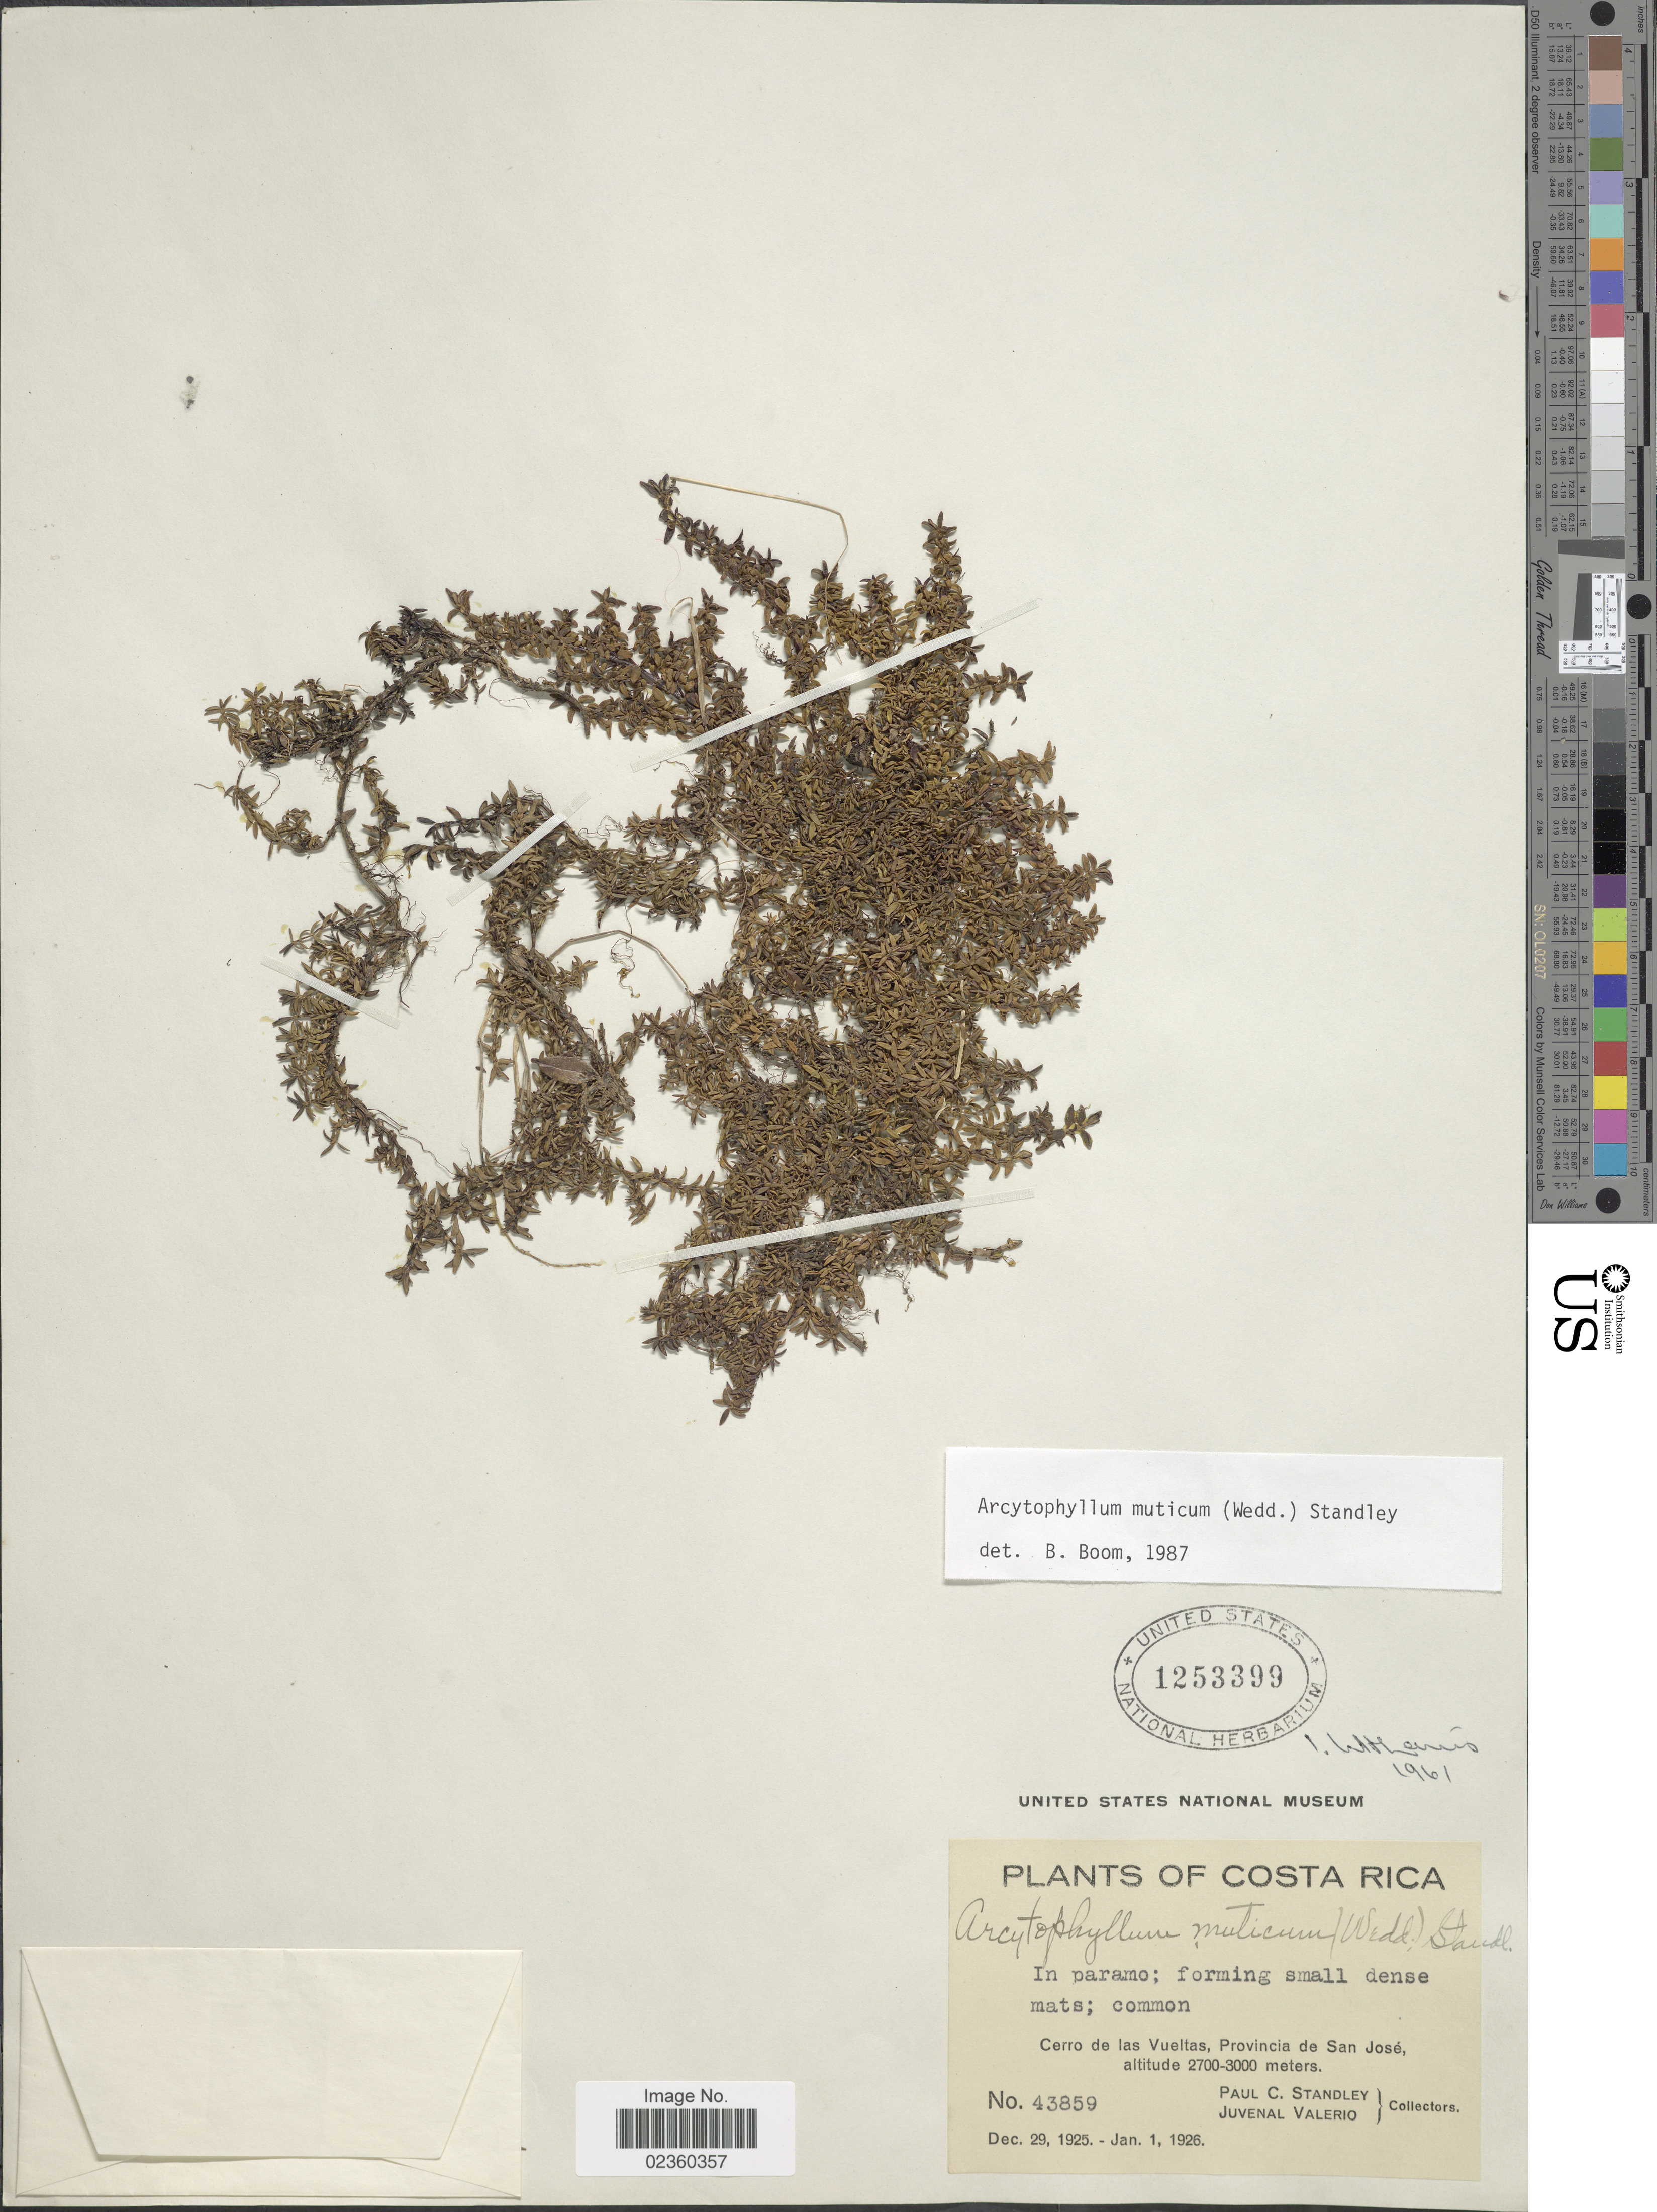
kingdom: Plantae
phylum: Tracheophyta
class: Magnoliopsida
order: Gentianales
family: Rubiaceae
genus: Arcytophyllum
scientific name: Arcytophyllum muticum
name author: (Wedd.) Standl.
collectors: P. C. Standley & J. Valerio R.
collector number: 43859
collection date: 1925-12-29/1926-01-01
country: Costa Rica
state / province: San José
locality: In paramo; Cerro de las Vueltas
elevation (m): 2700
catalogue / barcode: US 1253399